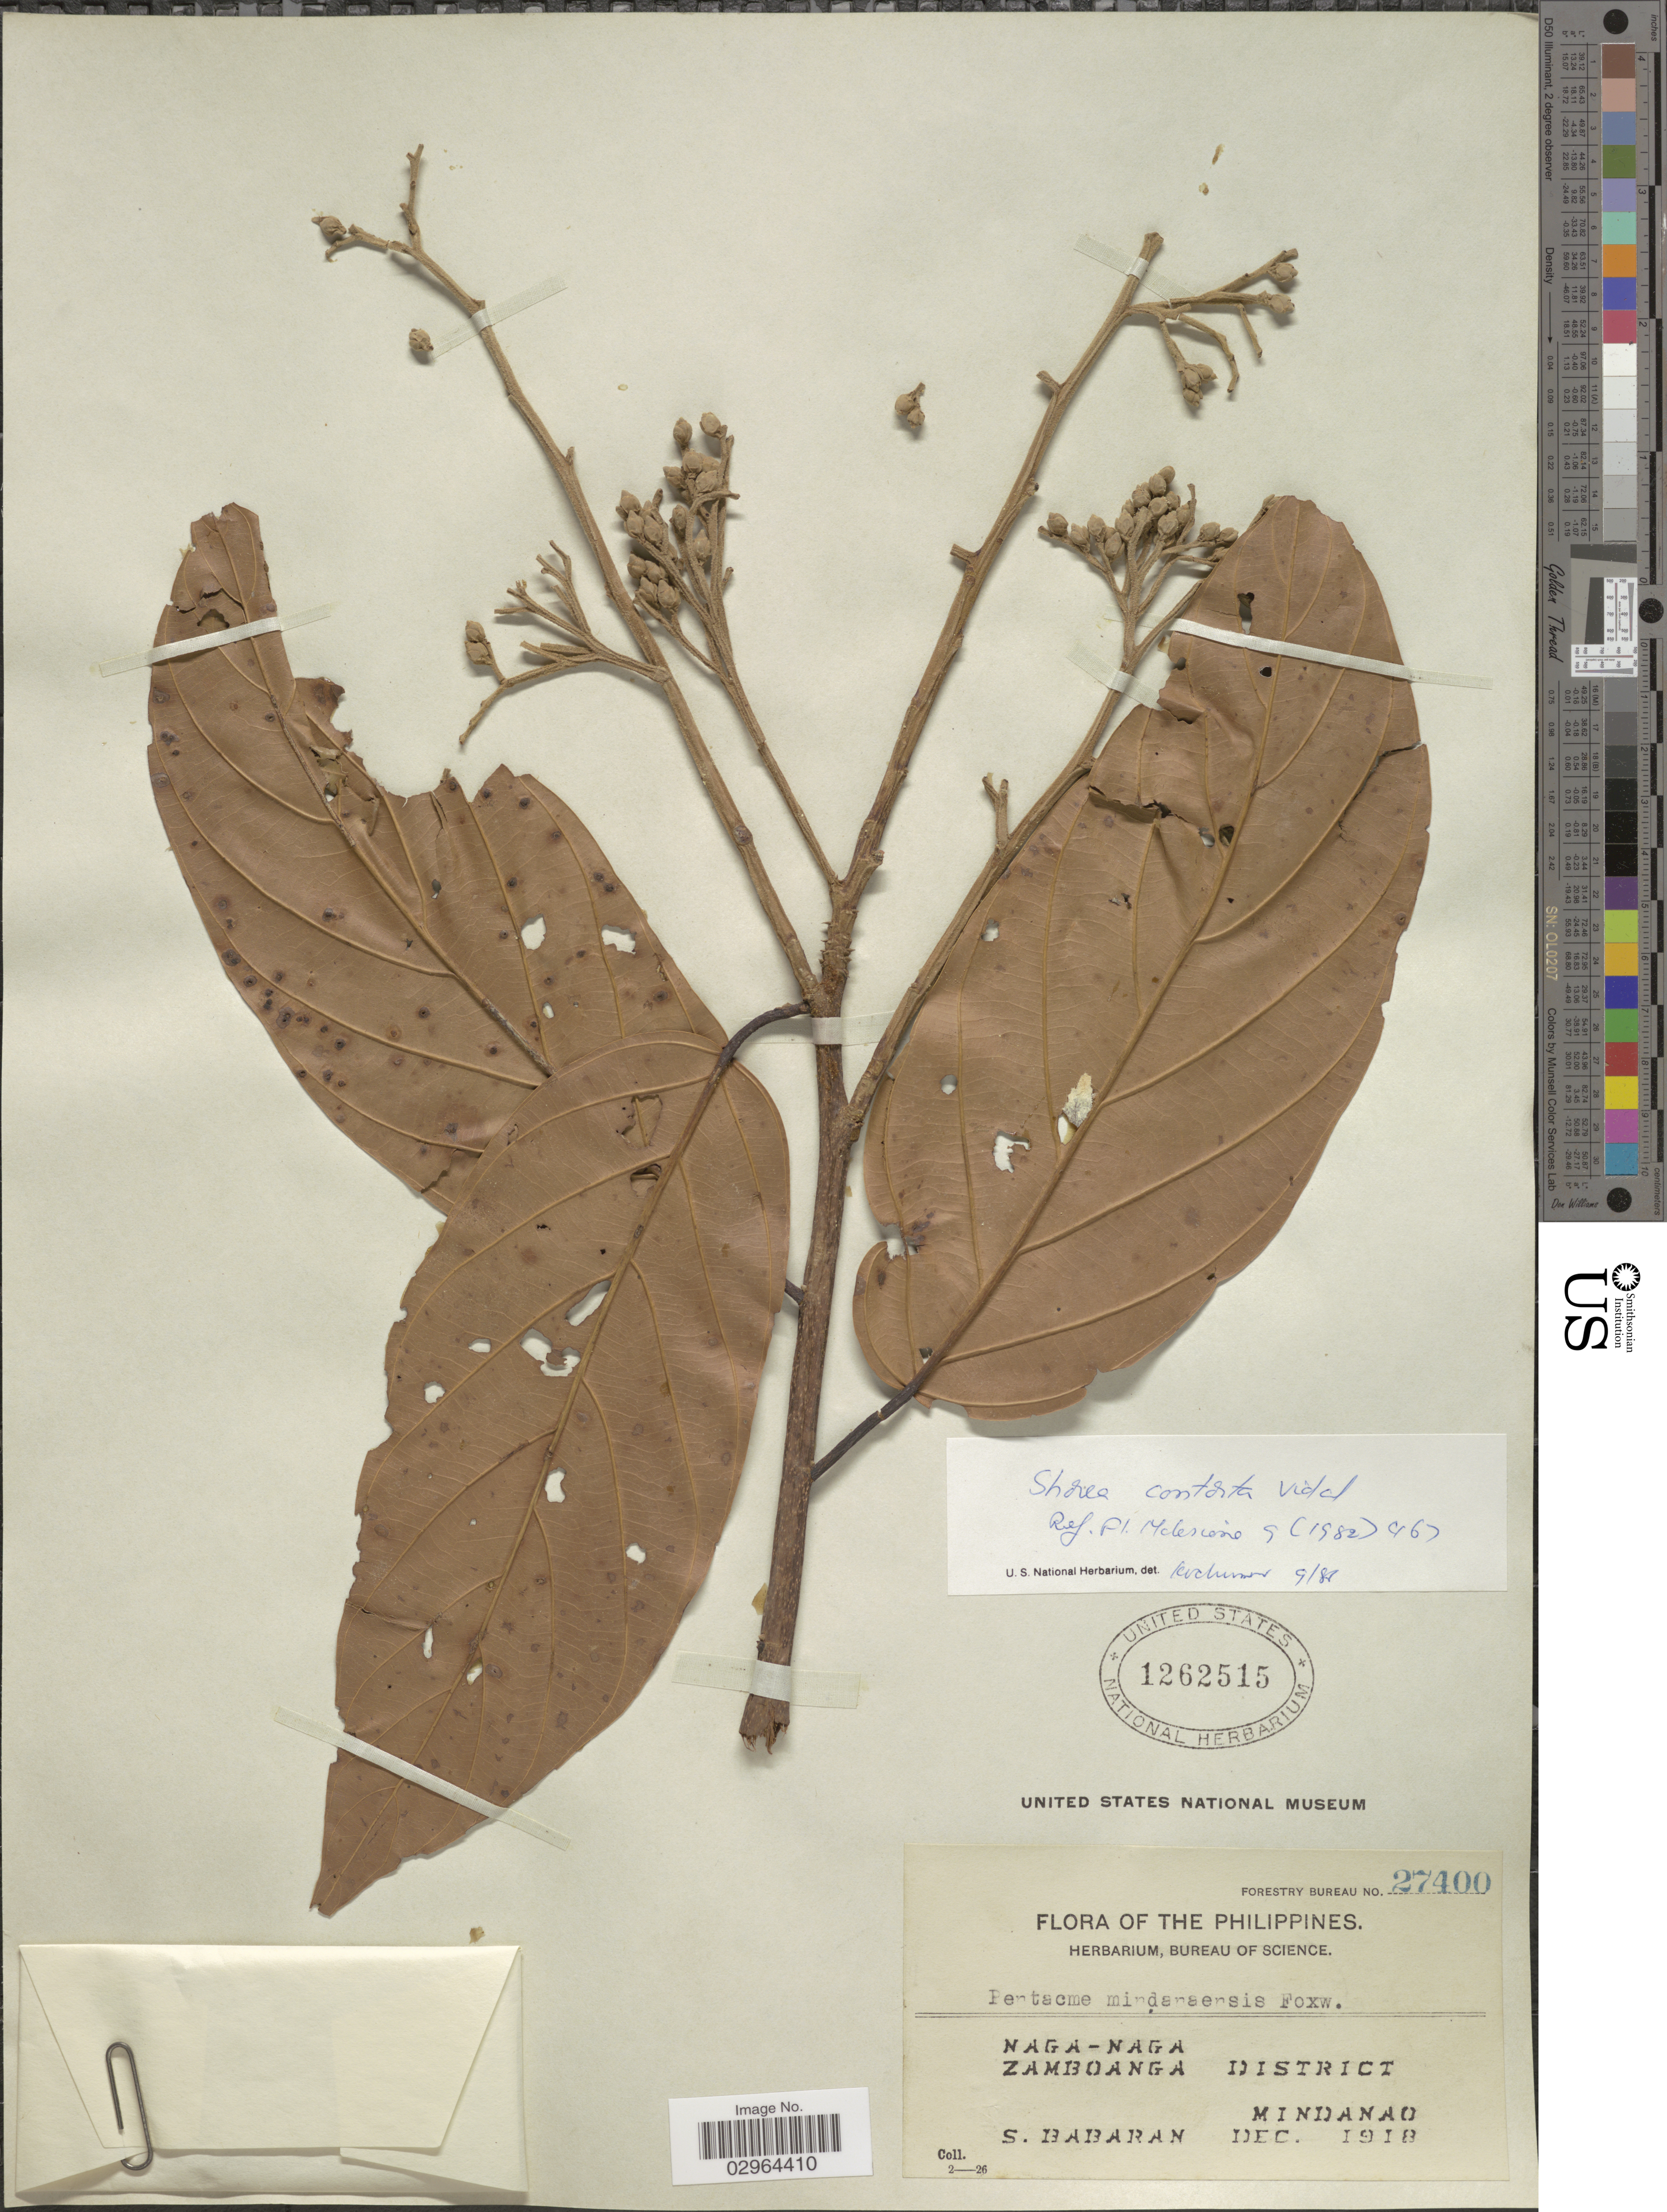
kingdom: Plantae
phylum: Tracheophyta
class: Magnoliopsida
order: Malvales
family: Dipterocarpaceae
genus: Pentacme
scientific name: Pentacme contorta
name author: (S. Vidal) Merr. & Rolfe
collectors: S. Babaran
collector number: Forestry Bureau 27400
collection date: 1918-12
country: Philippines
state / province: Zamboanga Peninsula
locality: Naga-Naga, Zamboanga District, Mindanao.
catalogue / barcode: US 1262515